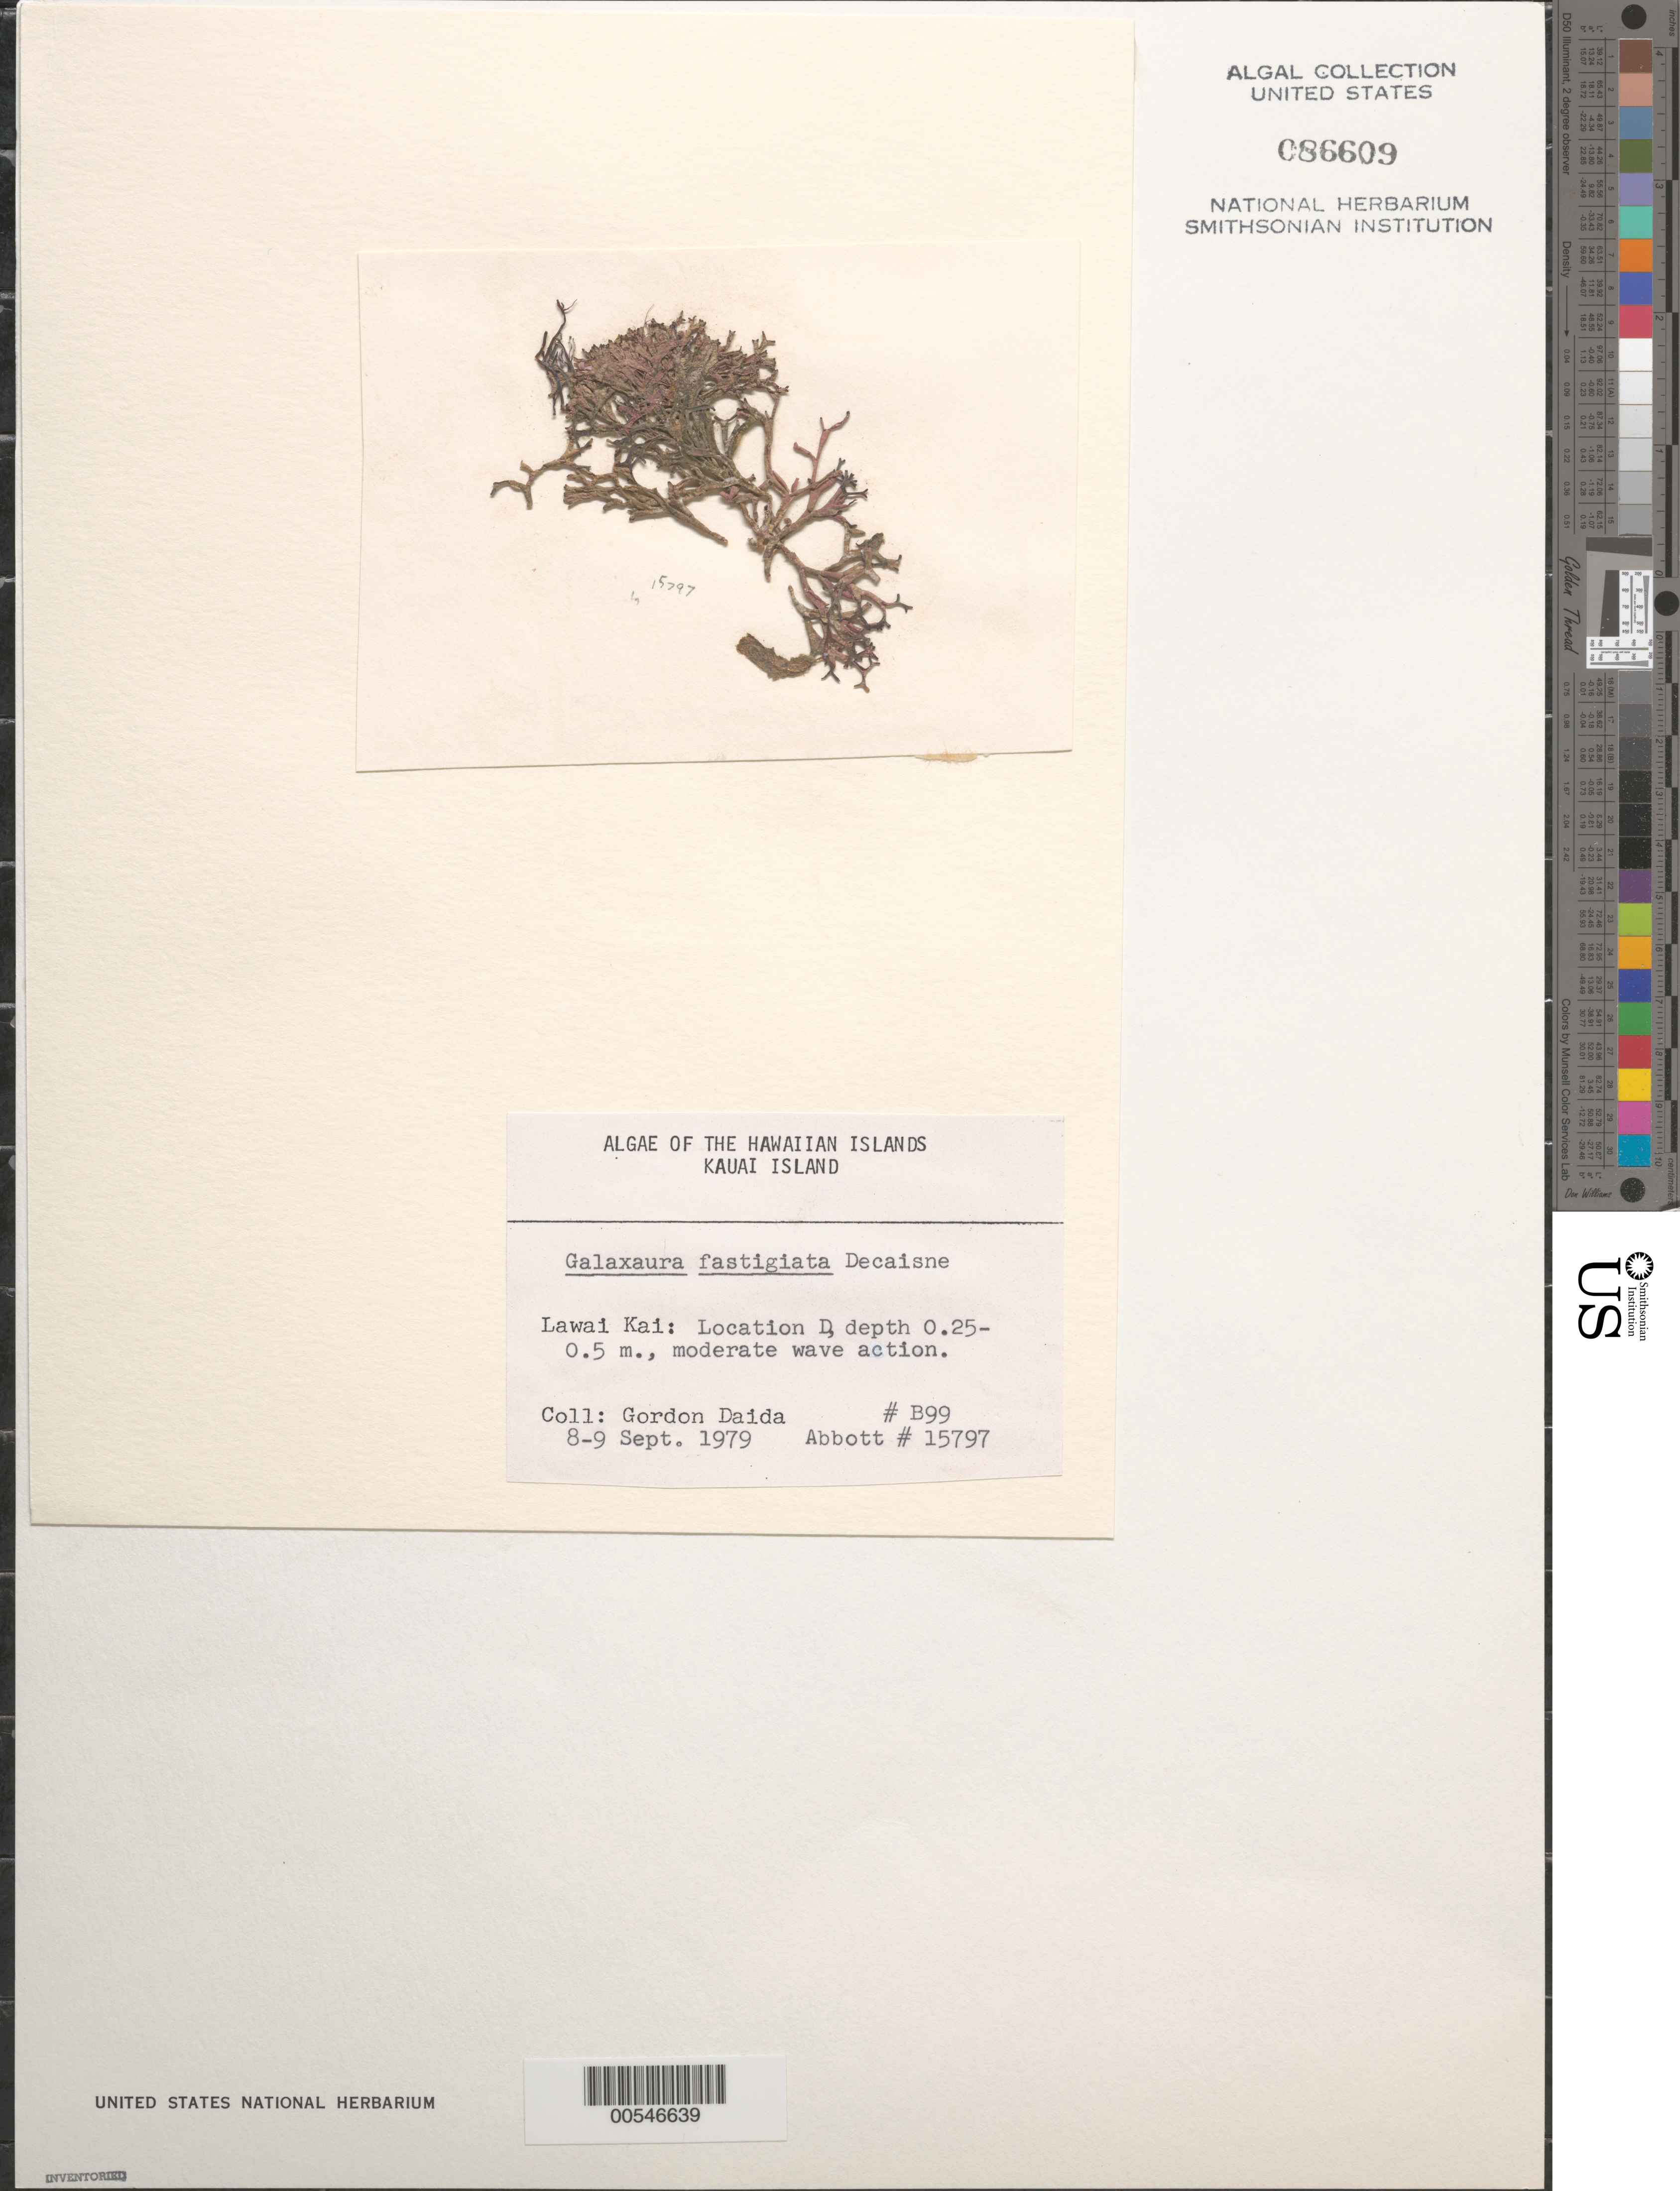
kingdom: Plantae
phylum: Rhodophyta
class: Florideophyceae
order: Nemaliales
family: Galaxauraceae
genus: Tricleocarpa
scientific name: Tricleocarpa fastigiata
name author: (Decne.) Huisman et al.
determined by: Algae name updating Project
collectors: G. Daida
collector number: B99 & IAA 15797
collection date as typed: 08 Sep 1979 to 09 Sep 1979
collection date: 1979-09-08/1979-09-09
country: United States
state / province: Hawaii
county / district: Kauai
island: Kaua'i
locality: Lawai Kai, Location D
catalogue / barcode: US 86609